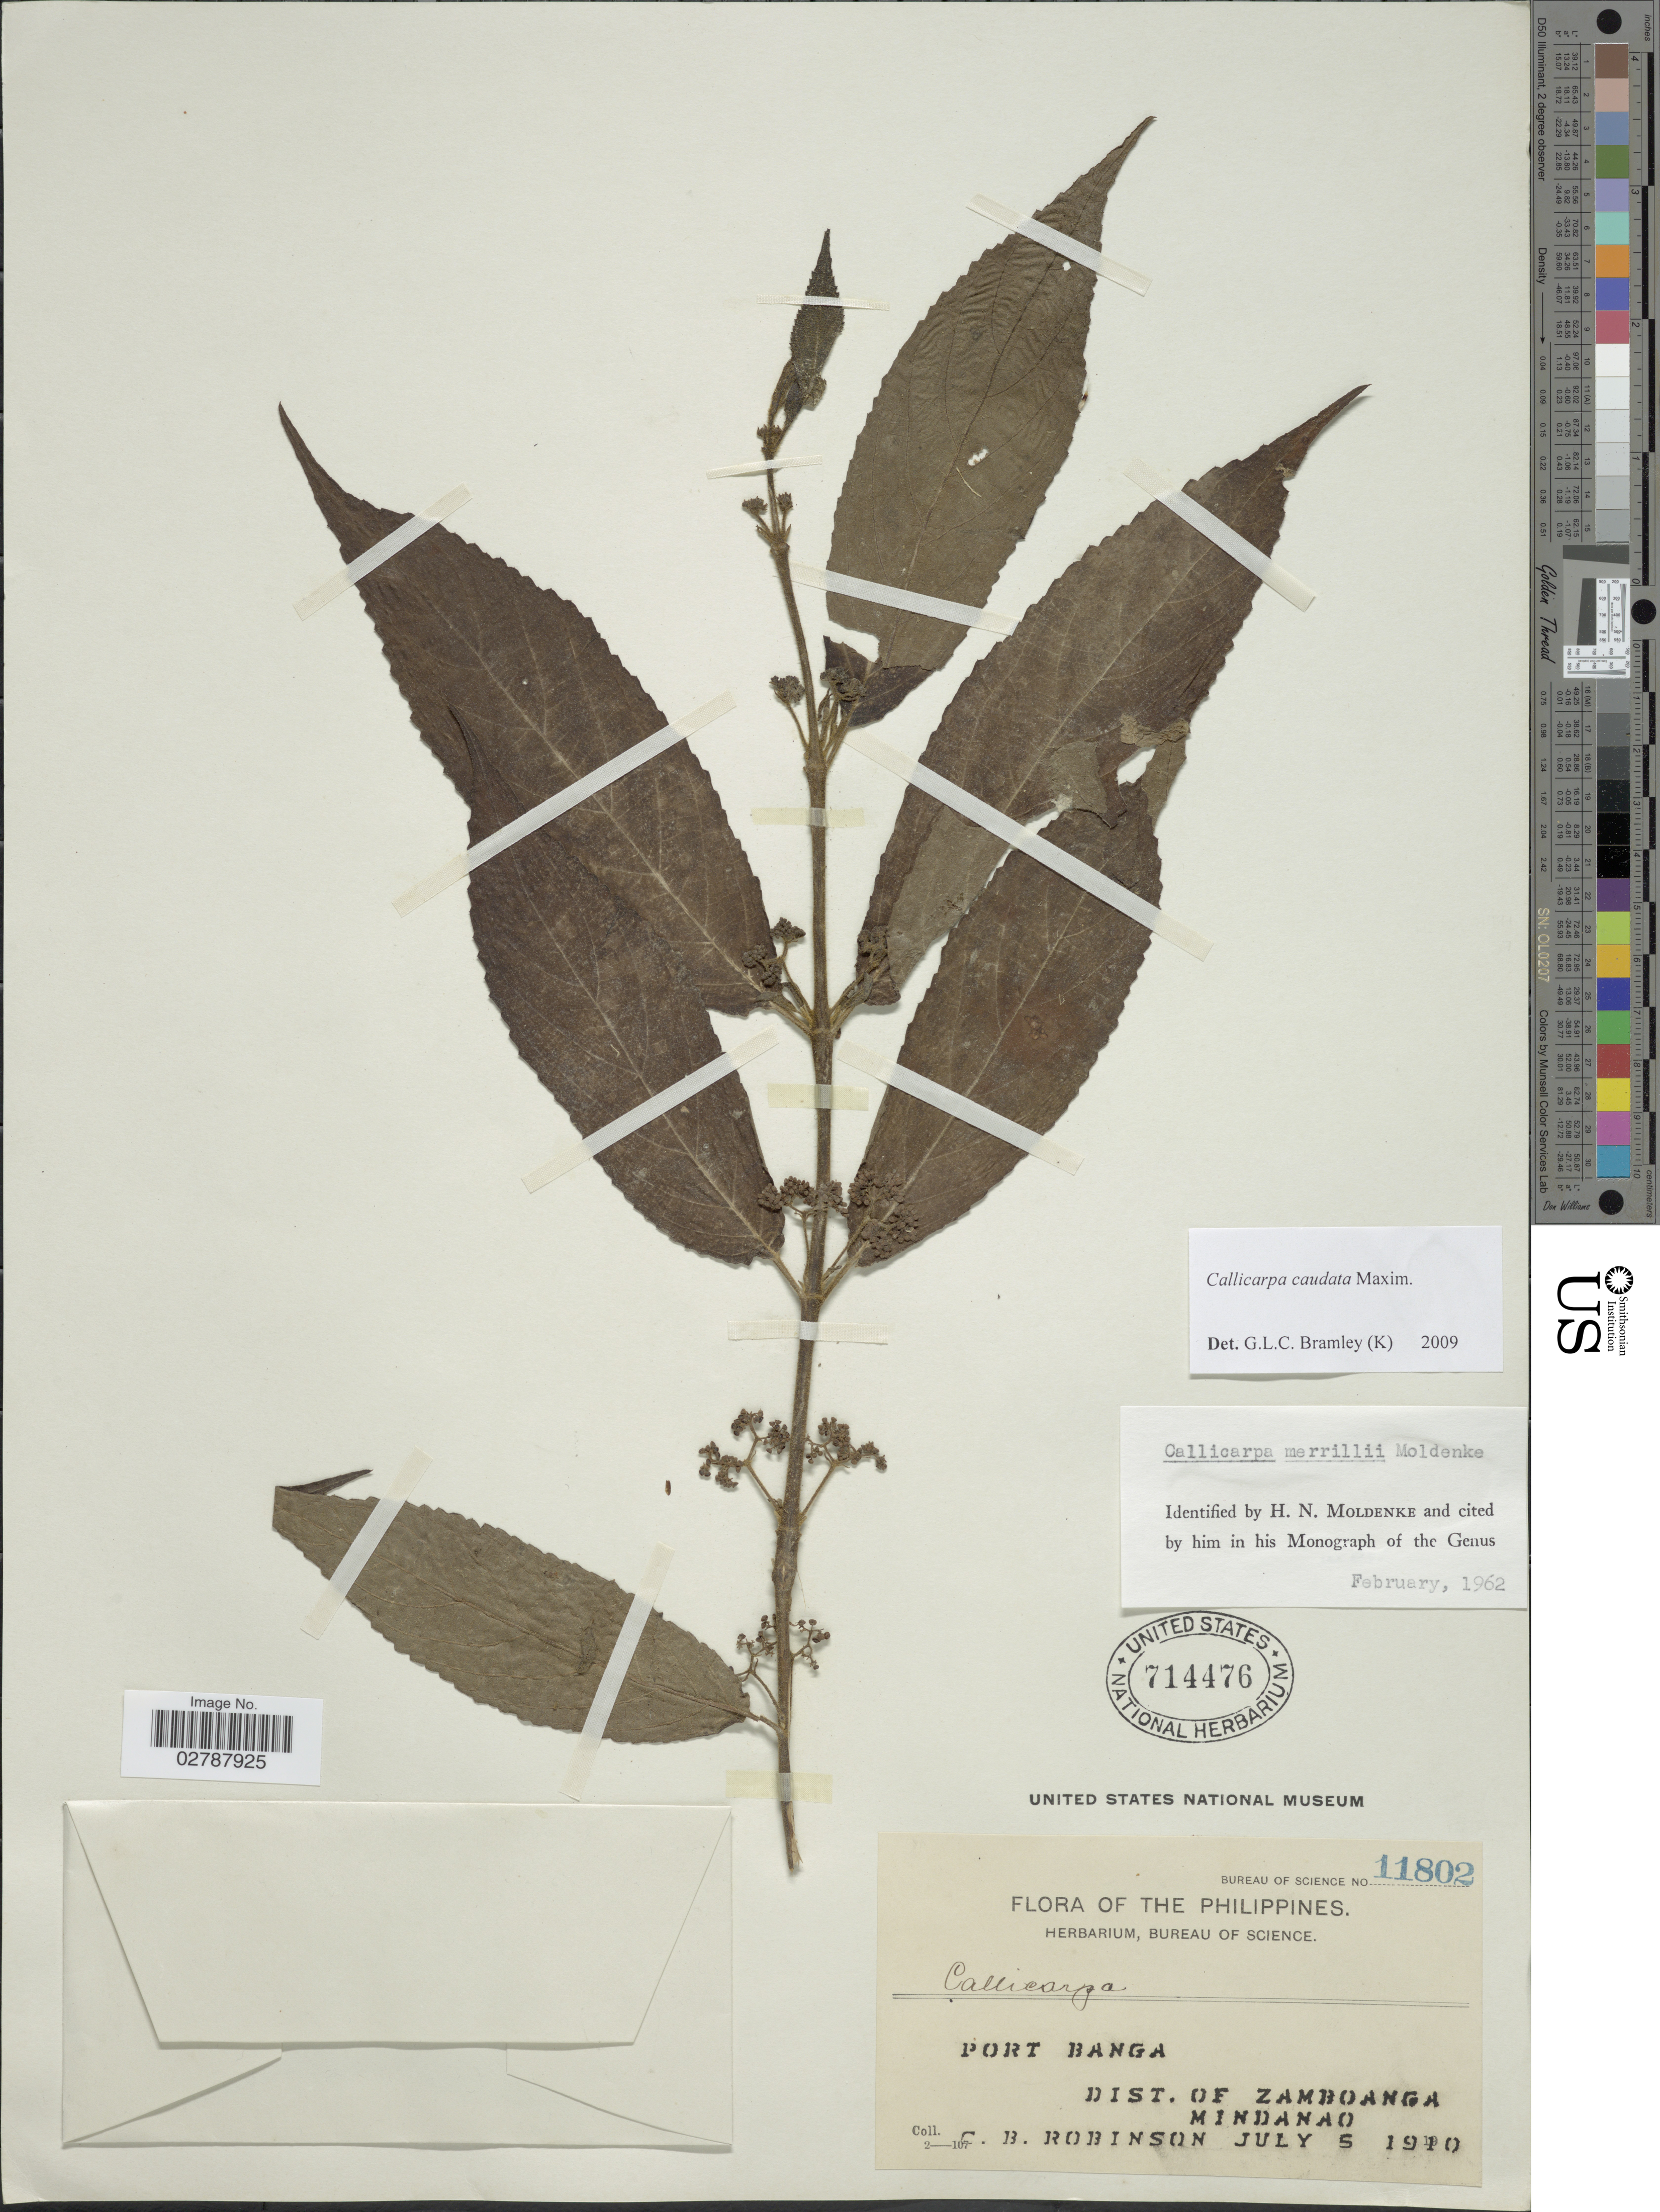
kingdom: Plantae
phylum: Tracheophyta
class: Magnoliopsida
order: Lamiales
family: Lamiaceae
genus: Callicarpa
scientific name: Callicarpa caudata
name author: Maxim.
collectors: C. Robinson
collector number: Bureau of Science11802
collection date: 1910-07-05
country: Philippines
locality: Port Banga. Dist. of Zamboanga. Mindanao.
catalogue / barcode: US 714476